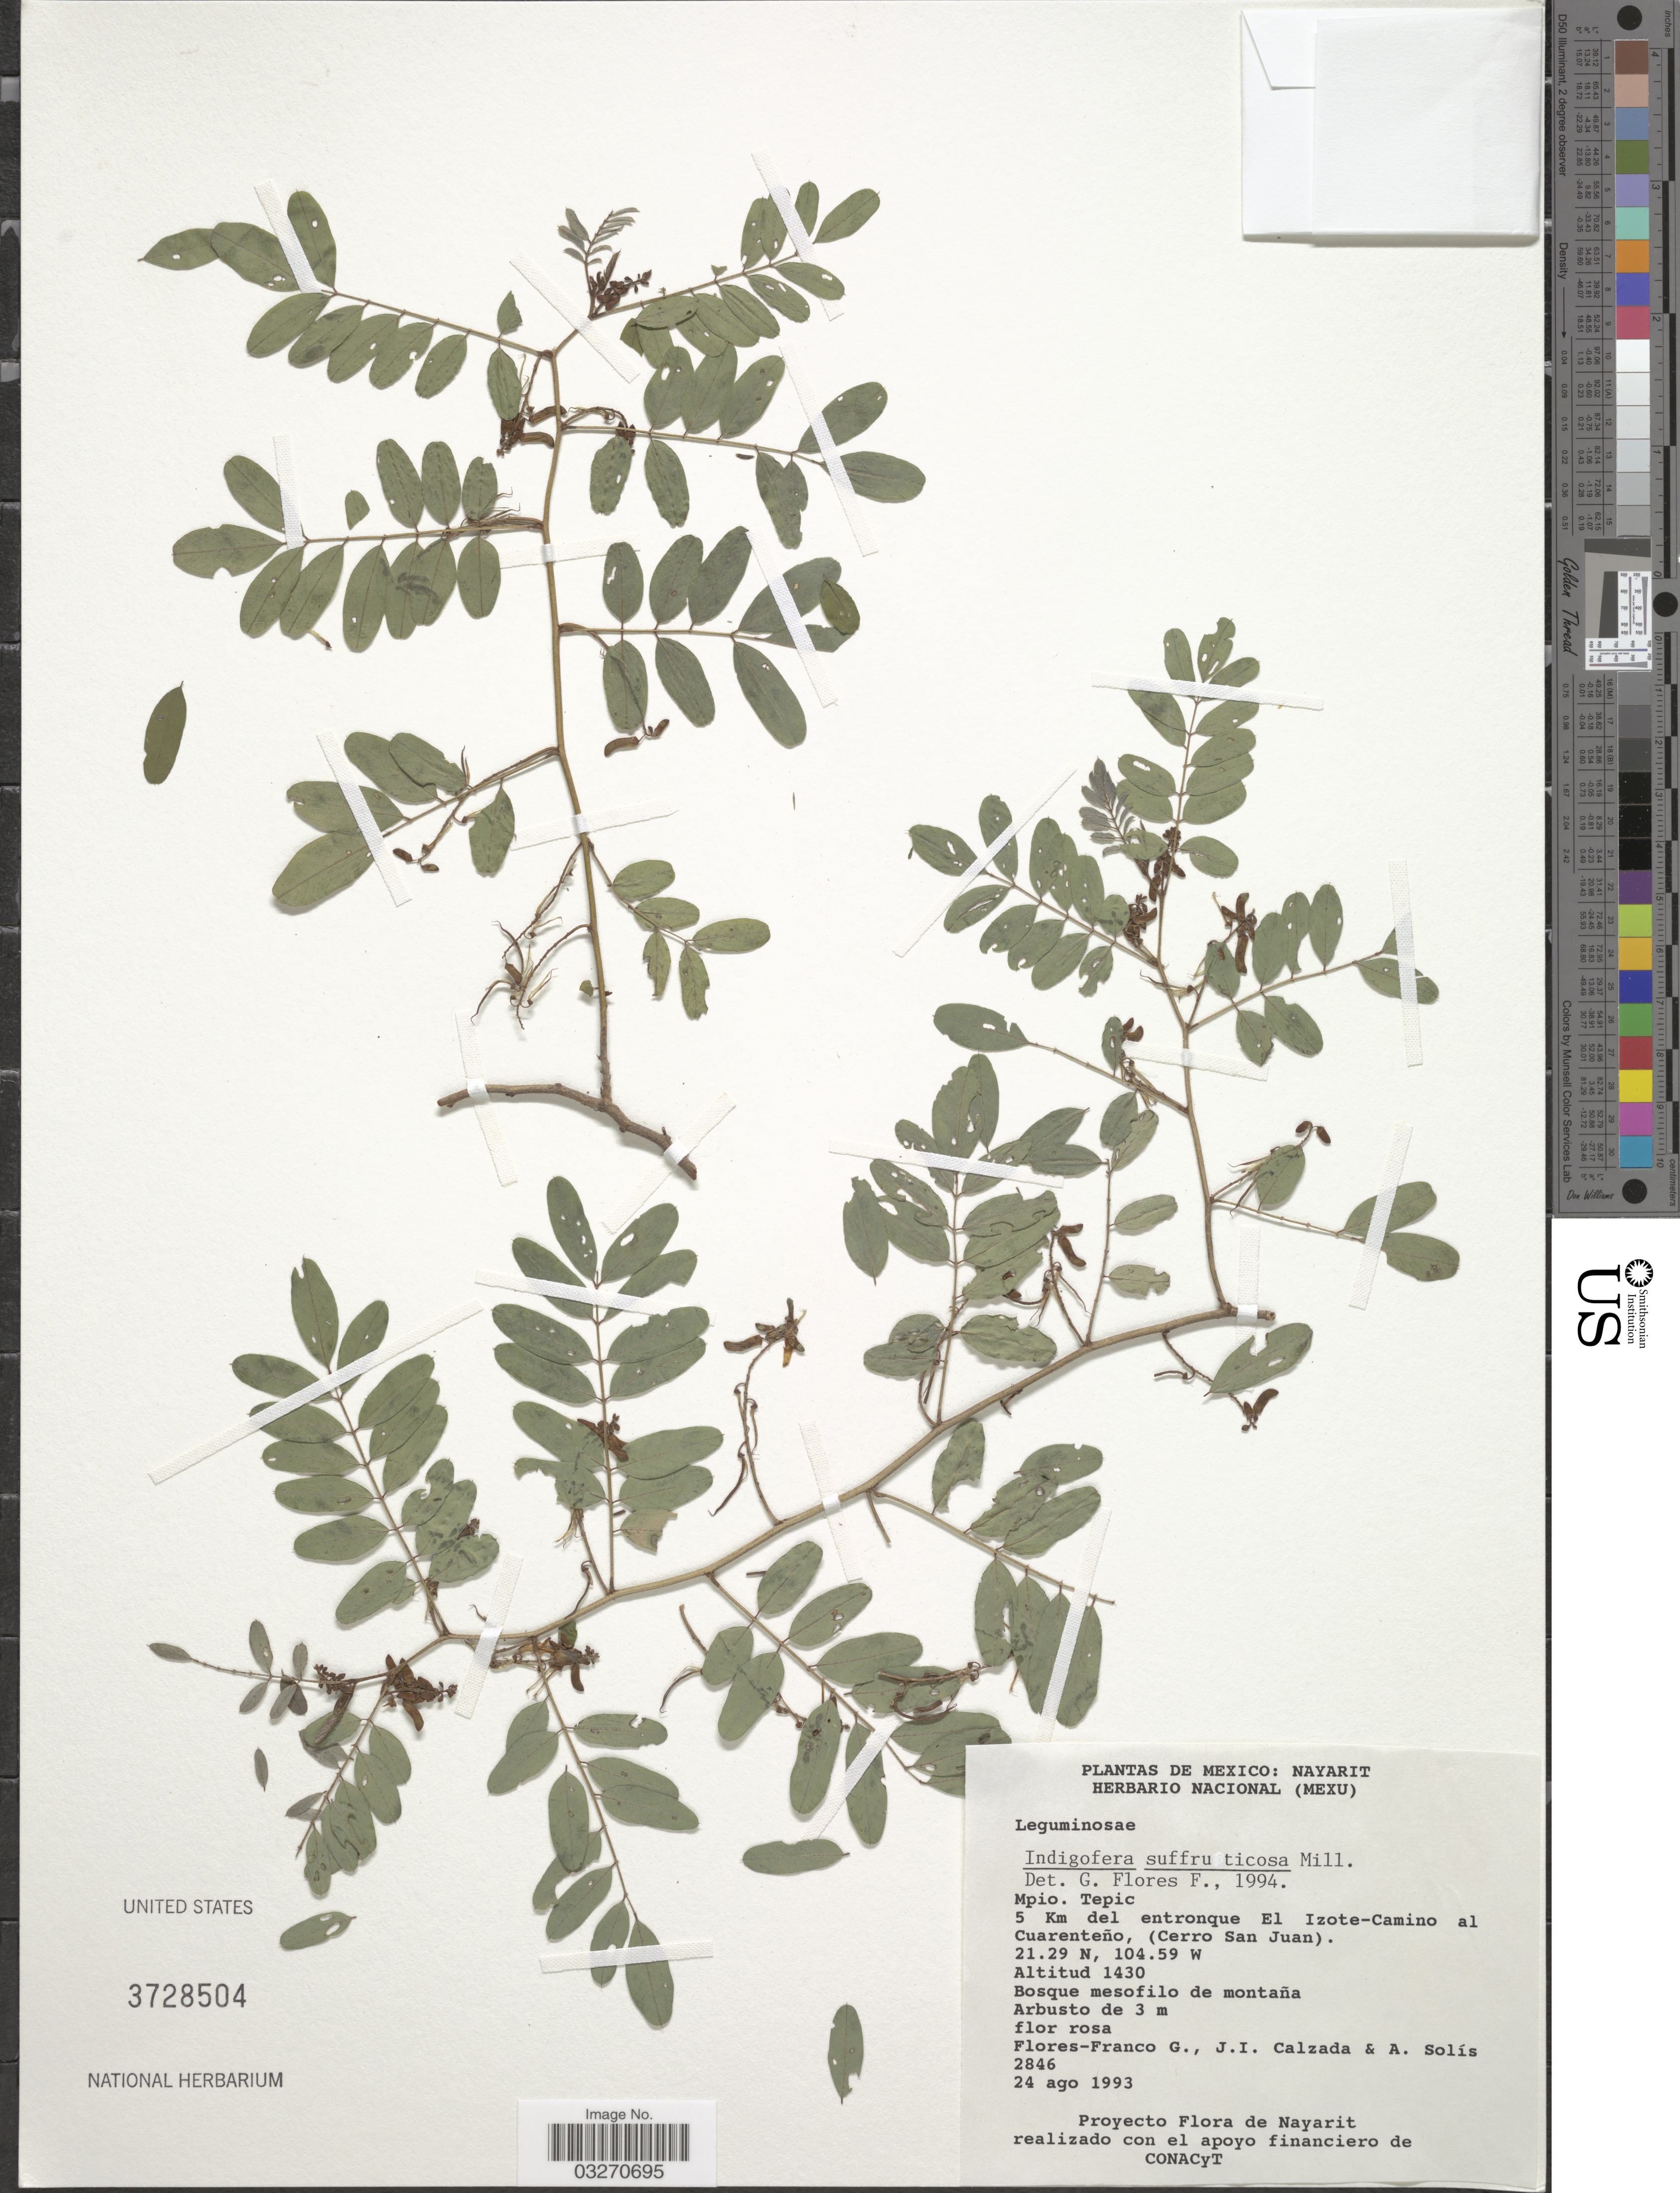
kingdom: Plantae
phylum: Tracheophyta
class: Magnoliopsida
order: Fabales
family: Fabaceae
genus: Indigofera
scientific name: Indigofera suffruticosa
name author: Mill.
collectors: G. Flores F., J. I. Calzada & A. Solis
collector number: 2846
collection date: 1993-08-24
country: Mexico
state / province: Nayarit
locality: Mpio. Tepic. 5 Km del entronque El Izote-Camino al Cuarenteño, (Cerro San Juan).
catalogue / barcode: US 3728504